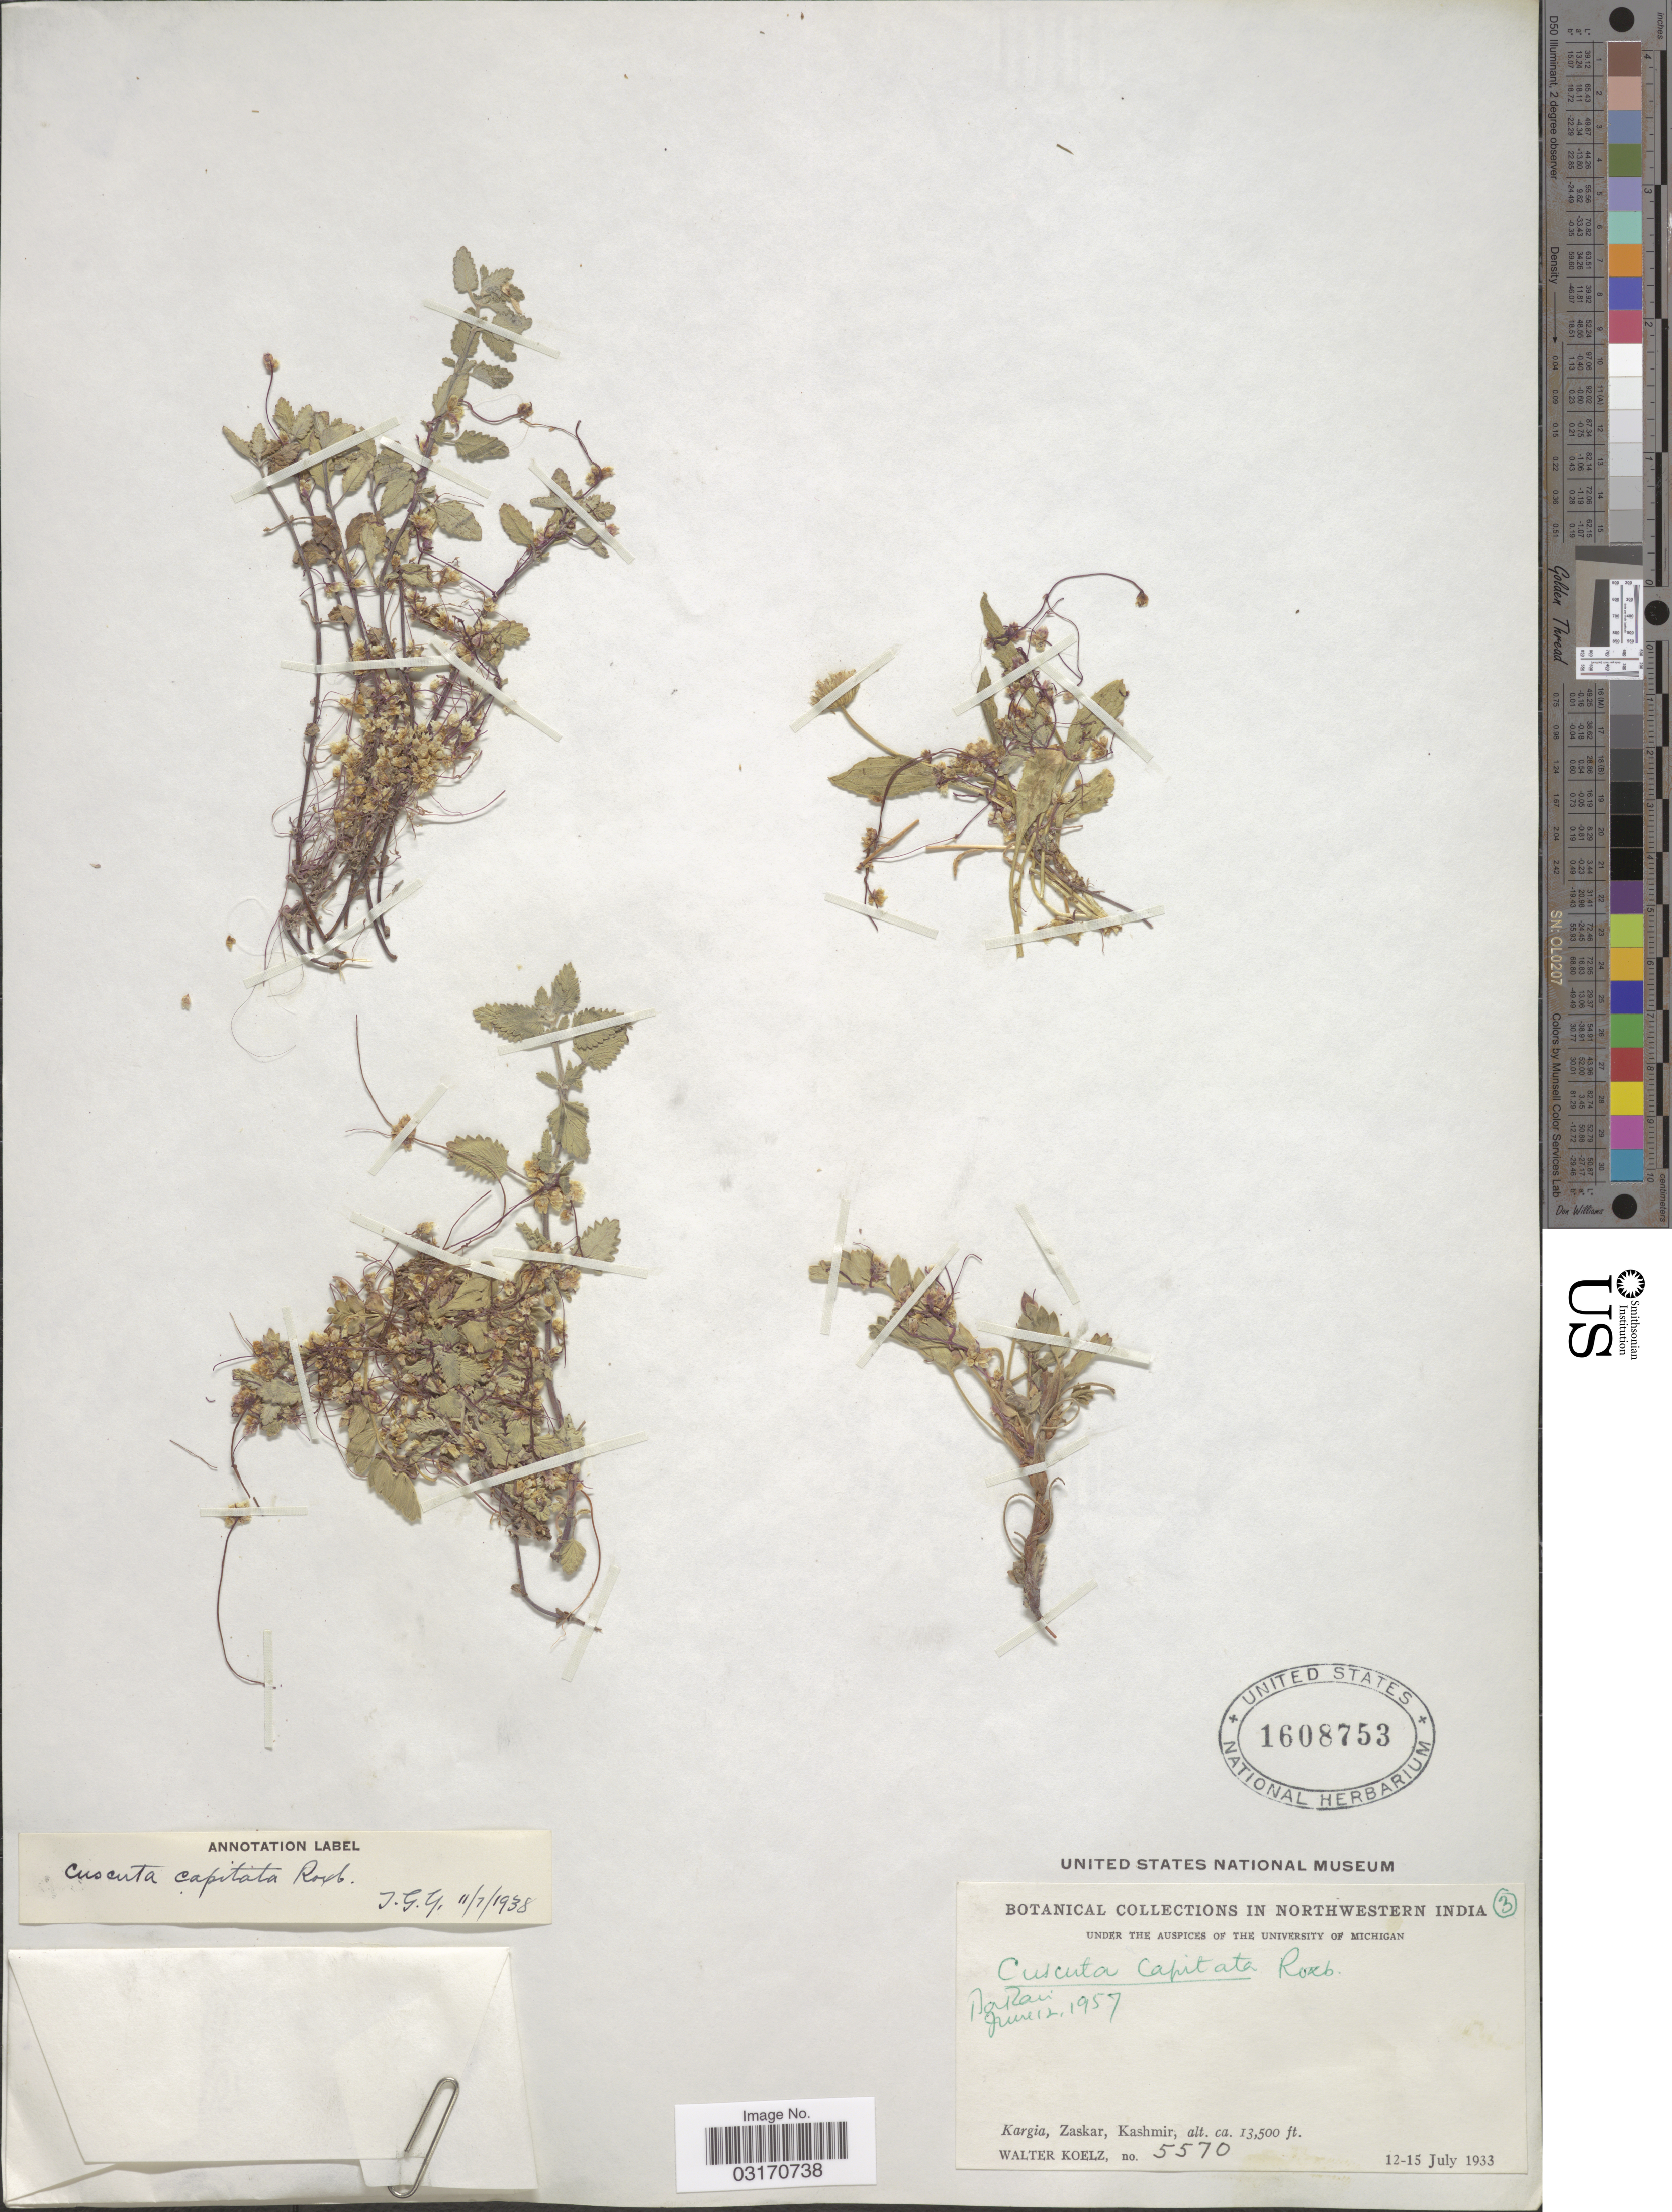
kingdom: Plantae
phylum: Tracheophyta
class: Magnoliopsida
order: Solanales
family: Convolvulaceae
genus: Cuscuta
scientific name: Cuscuta capitata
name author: Roxb.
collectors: W. N. Koelz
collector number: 5570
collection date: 1933-07-12/1933-07-15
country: India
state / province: Jammu and Kashmir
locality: Northwestern India. Kargia, Zaskar, Kashmir.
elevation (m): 4115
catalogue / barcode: US 1608753